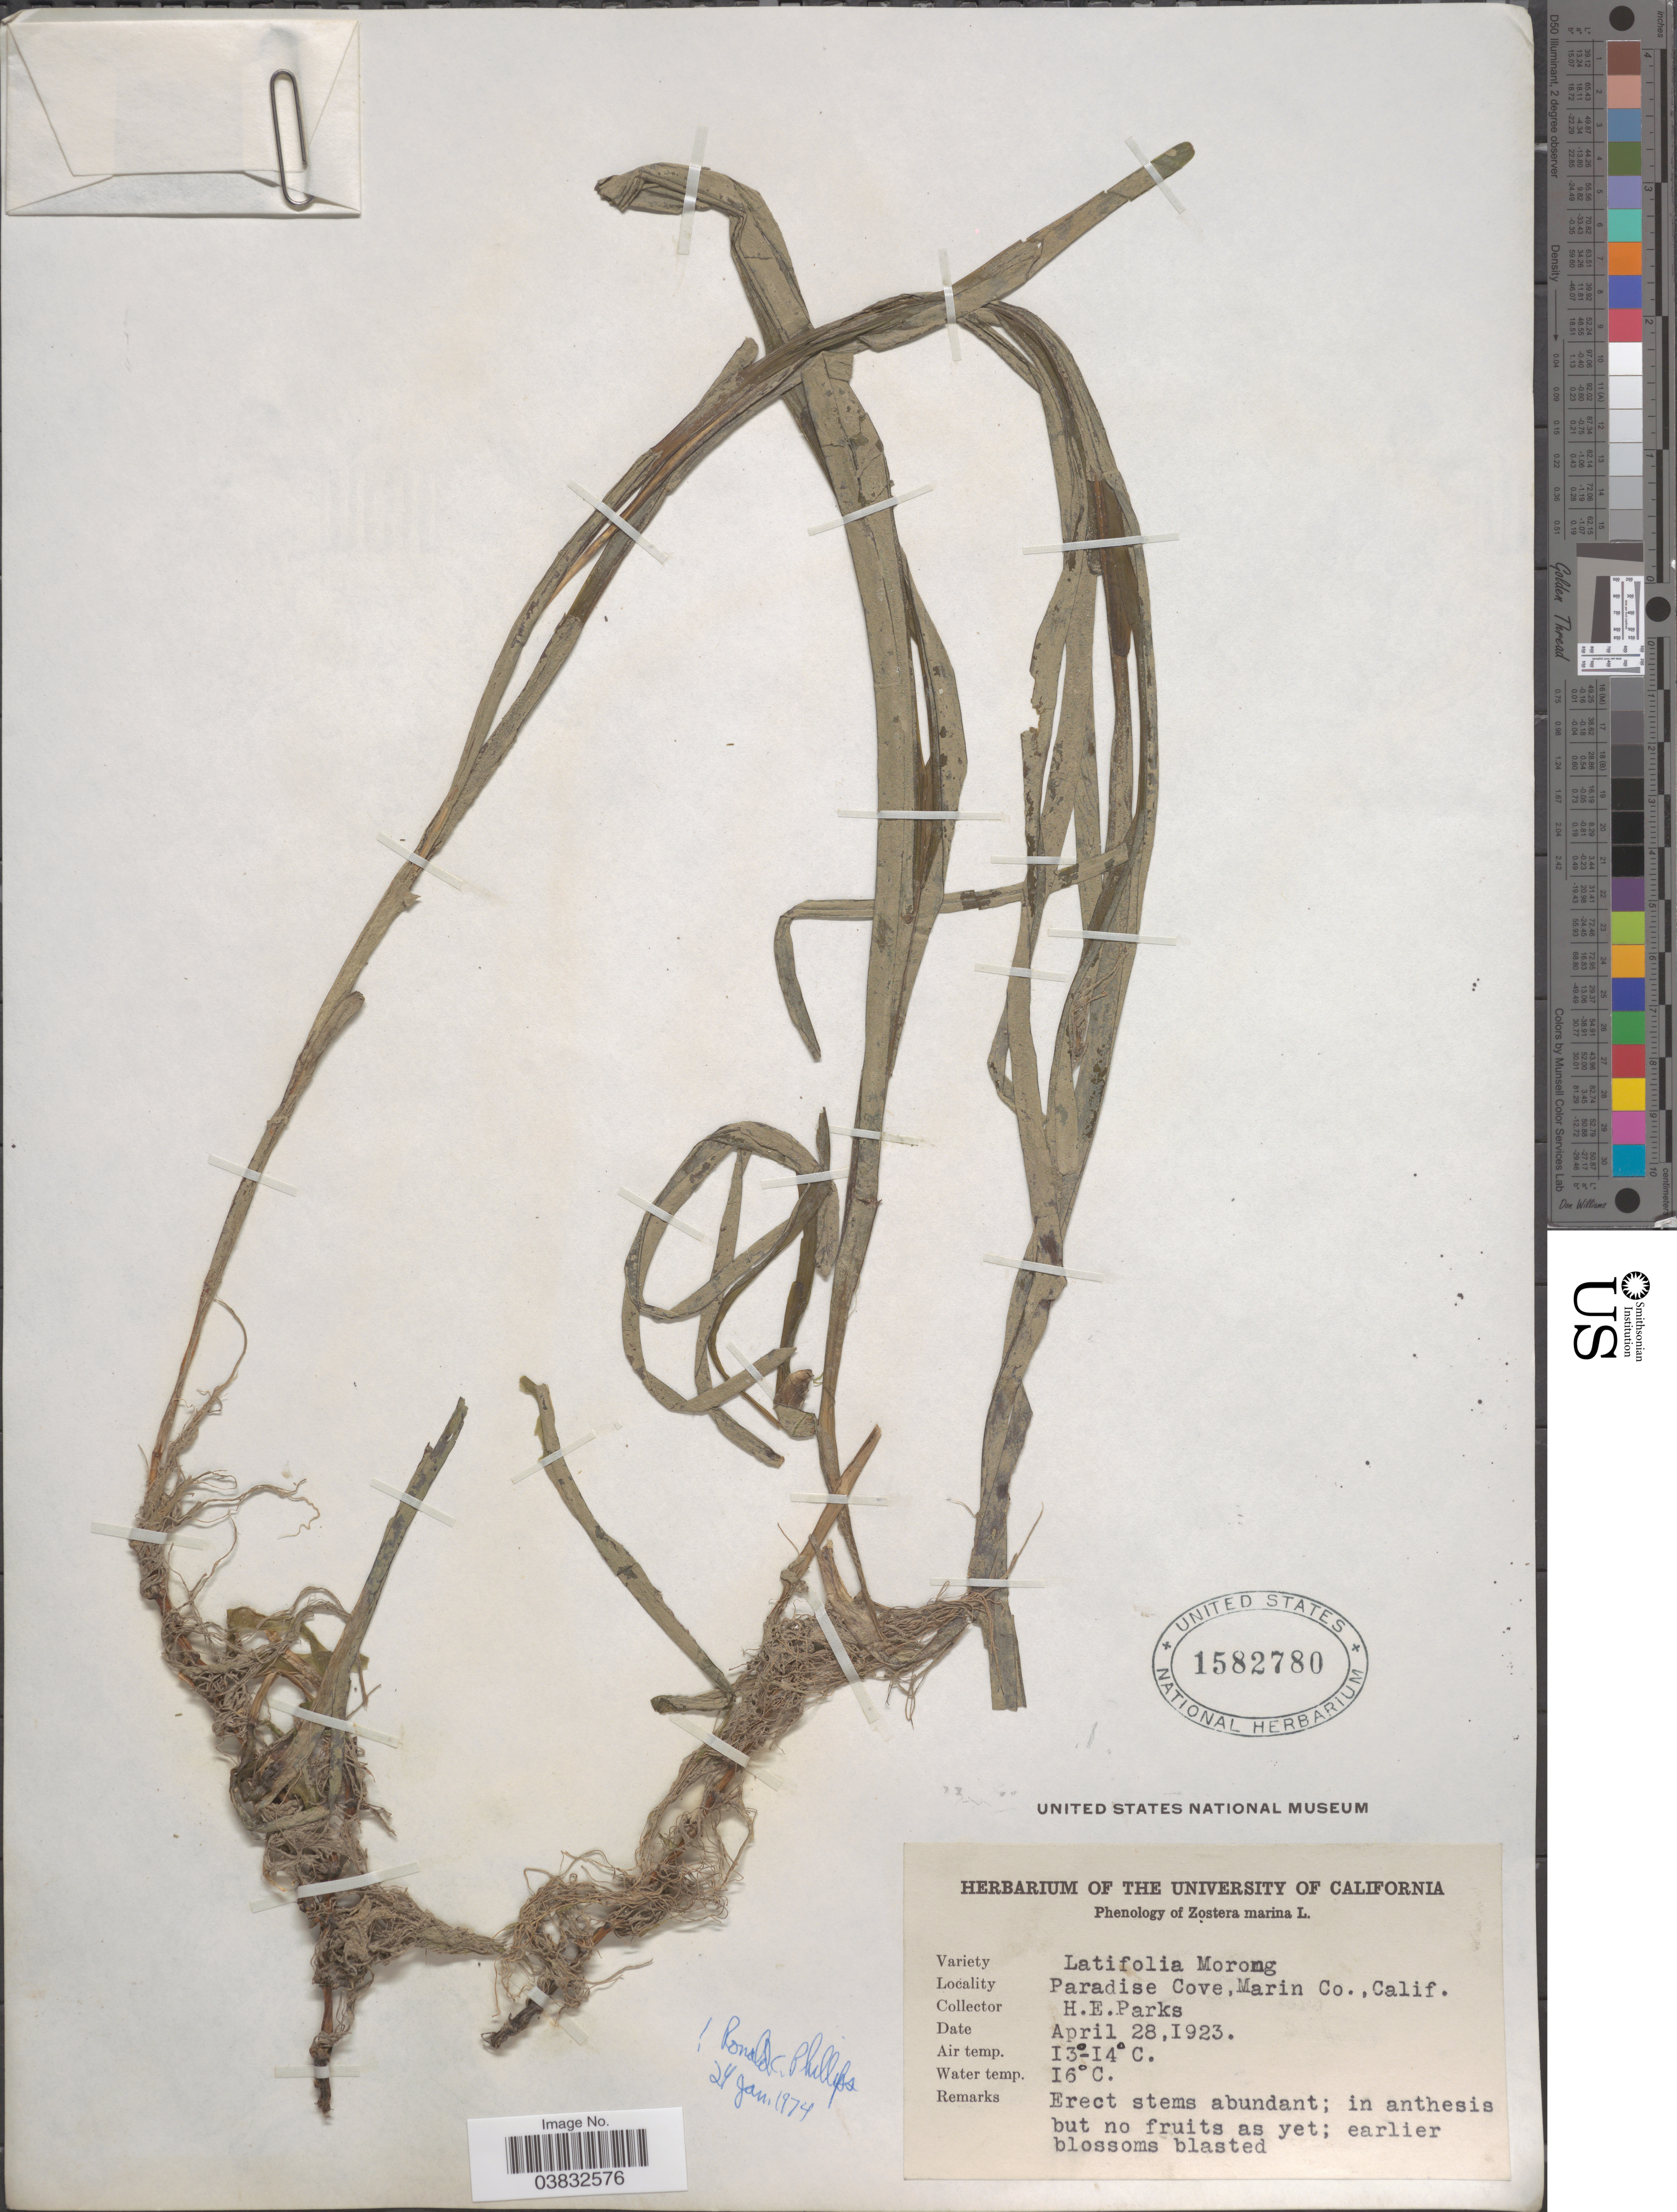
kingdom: Plantae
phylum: Tracheophyta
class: Liliopsida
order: Alismatales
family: Zosteraceae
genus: Zostera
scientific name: Zostera marina var. latifolia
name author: L.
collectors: H. E. Parks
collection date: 1923-04-28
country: United States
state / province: California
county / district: Marin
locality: Paradise Cove, Marin Co.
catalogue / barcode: US 1582780